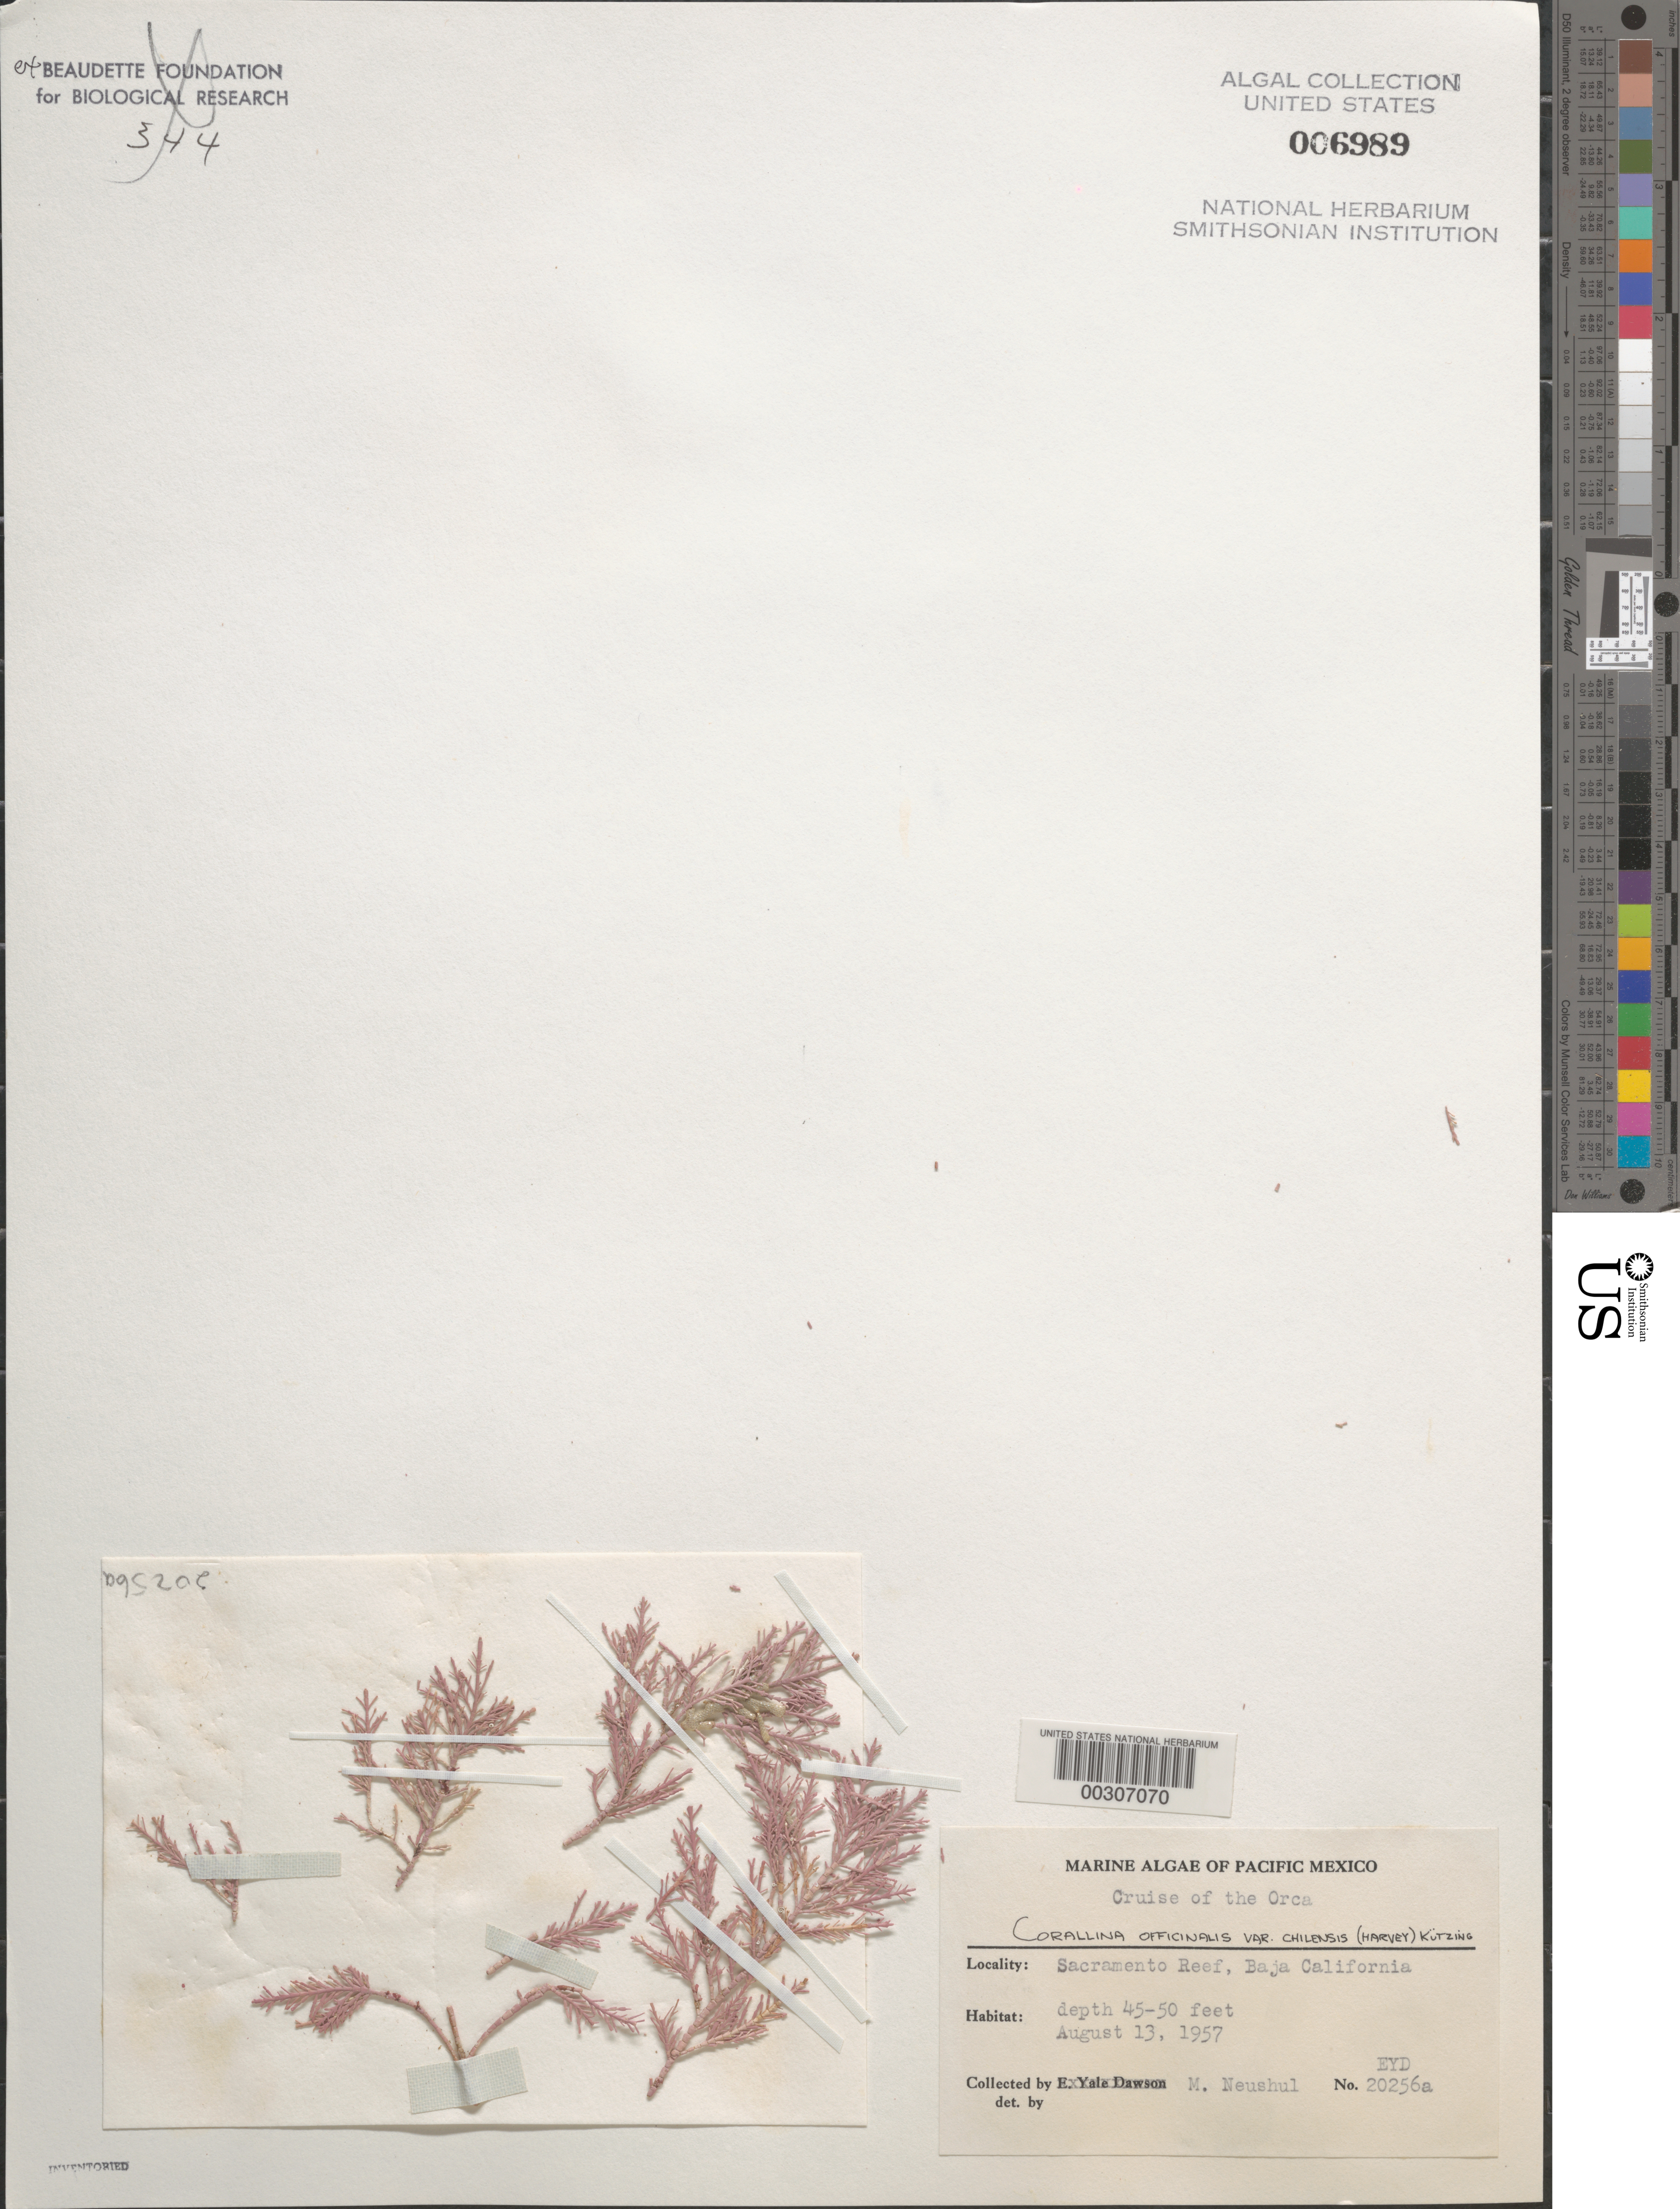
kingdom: Plantae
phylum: Rhodophyta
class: Florideophyceae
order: Corallinales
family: Corallinaceae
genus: Corallina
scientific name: Corallina officinalis var. chilensis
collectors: M. Neushul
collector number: EYD 20256a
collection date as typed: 13 Aug 1957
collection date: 1957-08-13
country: Mexico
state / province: Baja California Norte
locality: Sacramento Reef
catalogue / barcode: US 6989